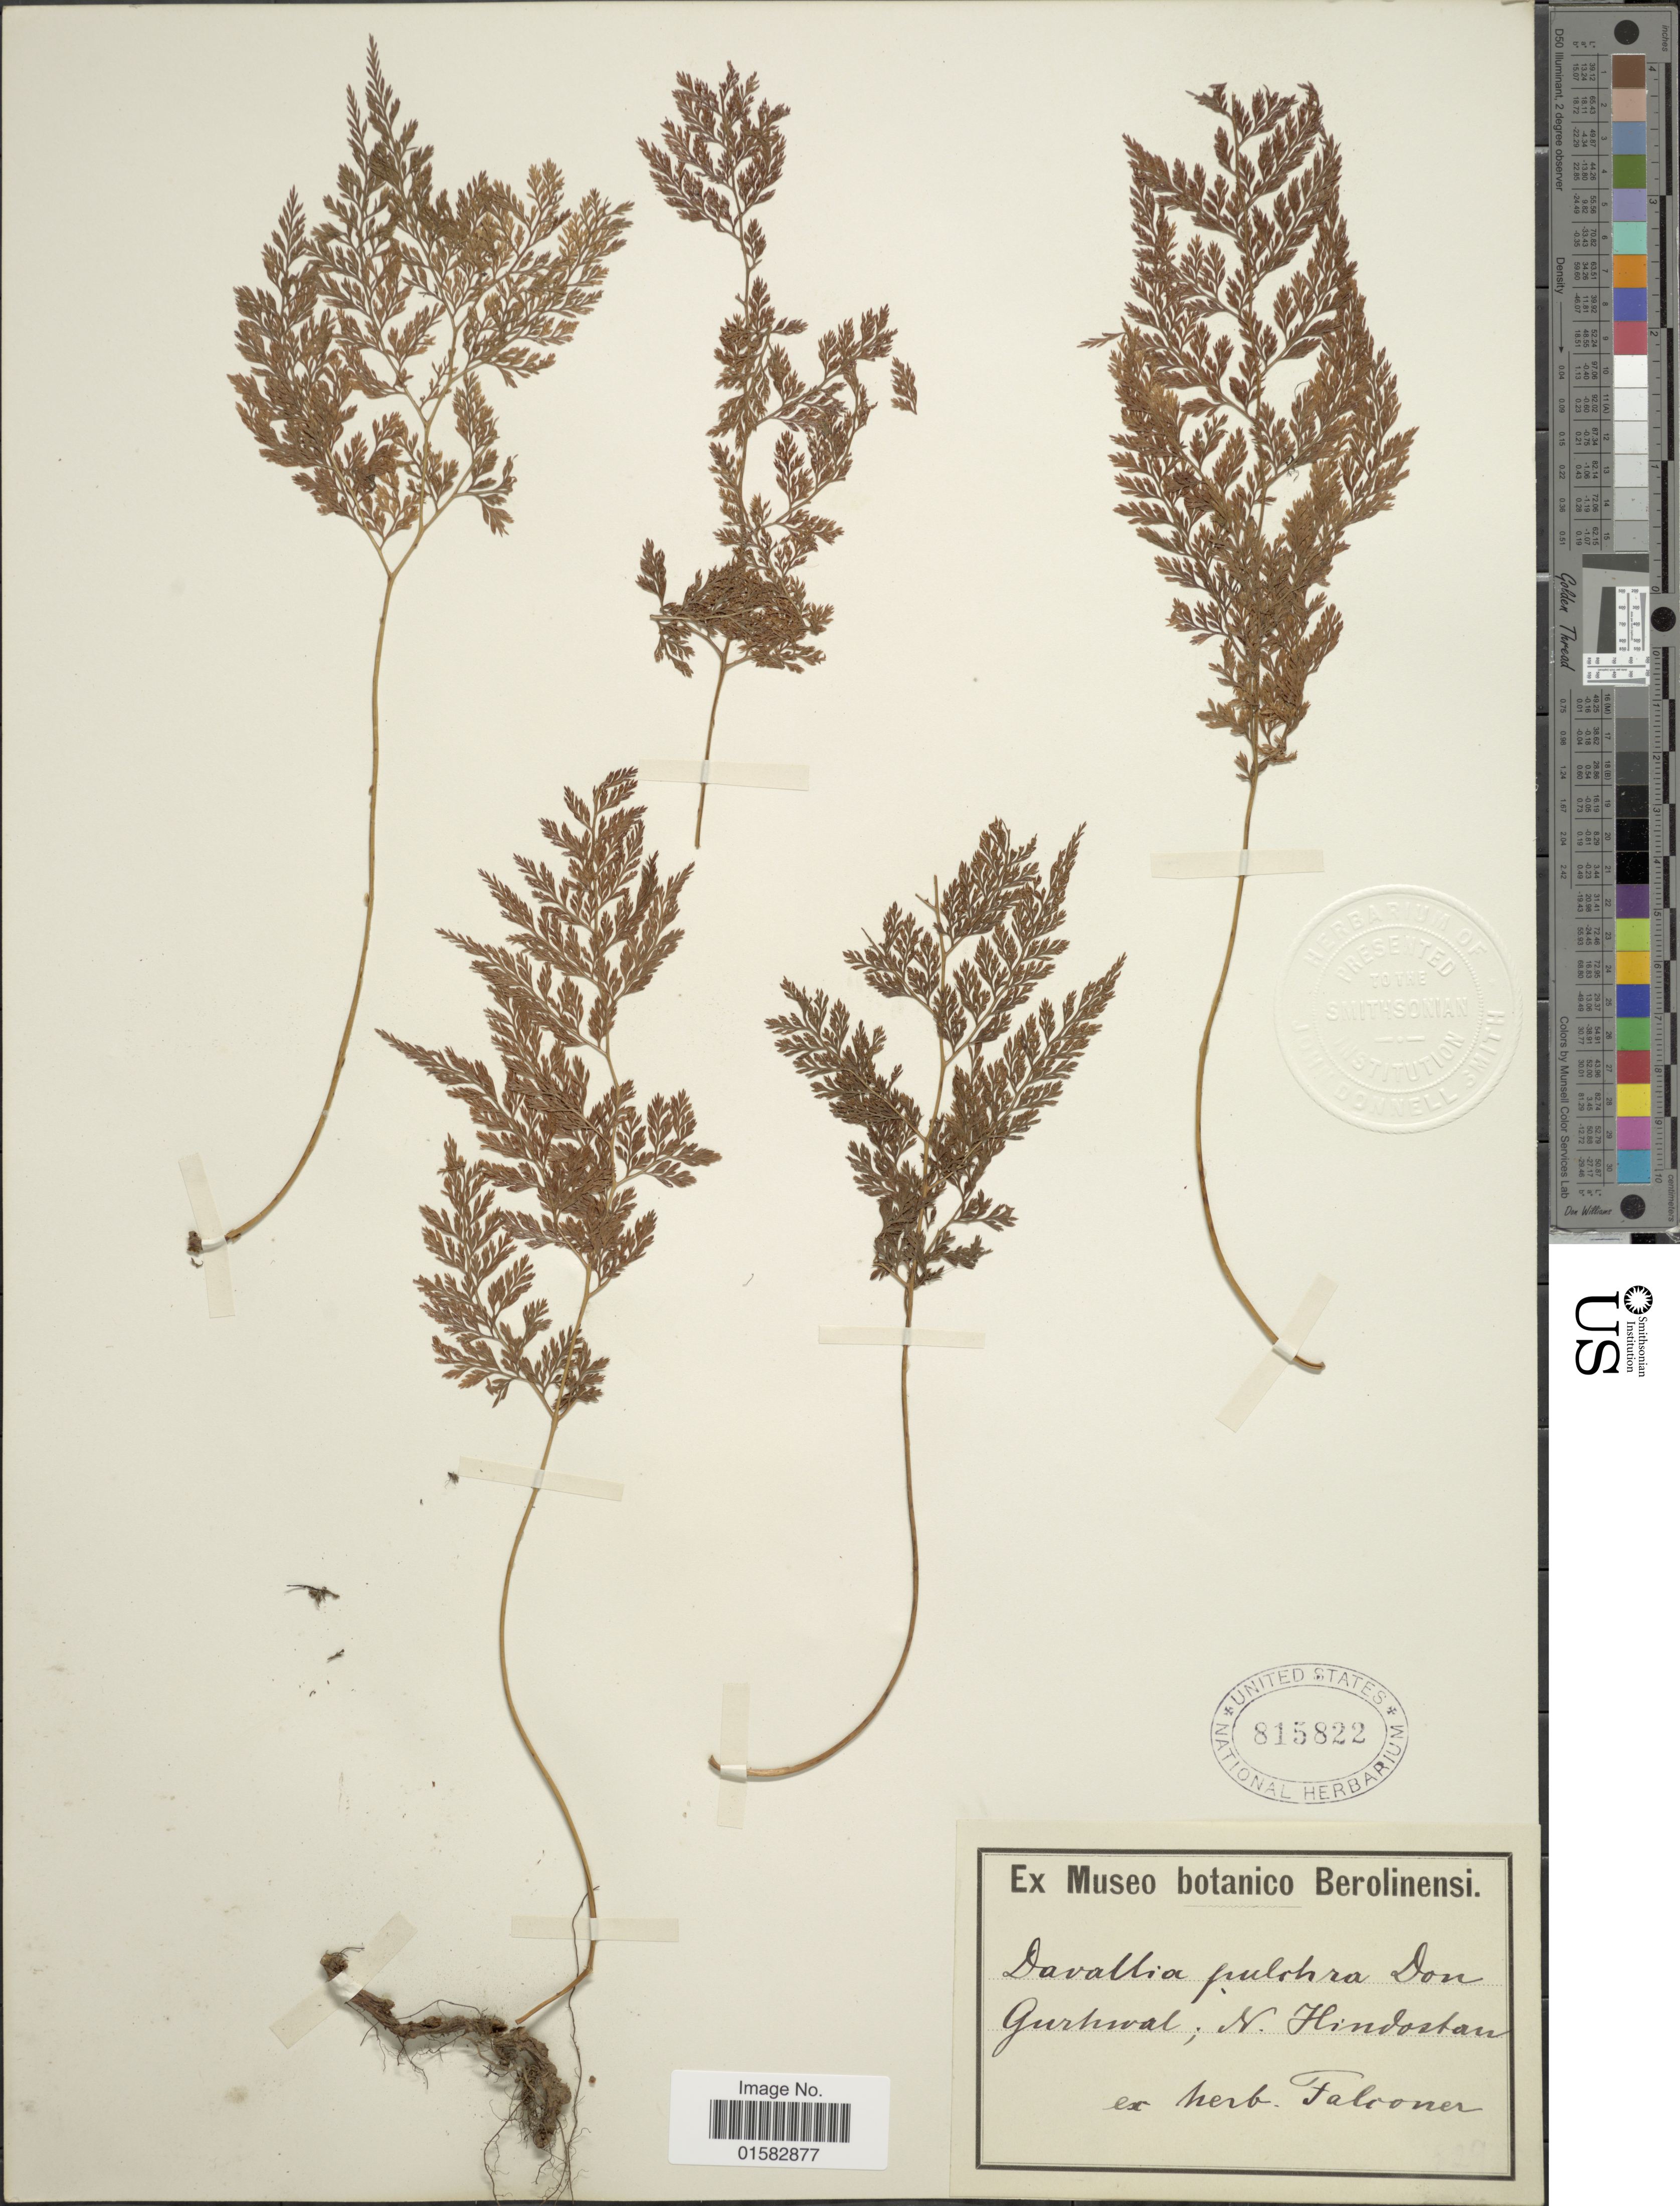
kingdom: Plantae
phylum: Tracheophyta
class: Polypodiopsida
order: Polypodiales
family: Davalliaceae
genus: Davallia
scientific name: Davallia pulchra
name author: D. Don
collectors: ex herb. Falconer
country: India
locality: Gurhwal, N. Hindostan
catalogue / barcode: US 815822